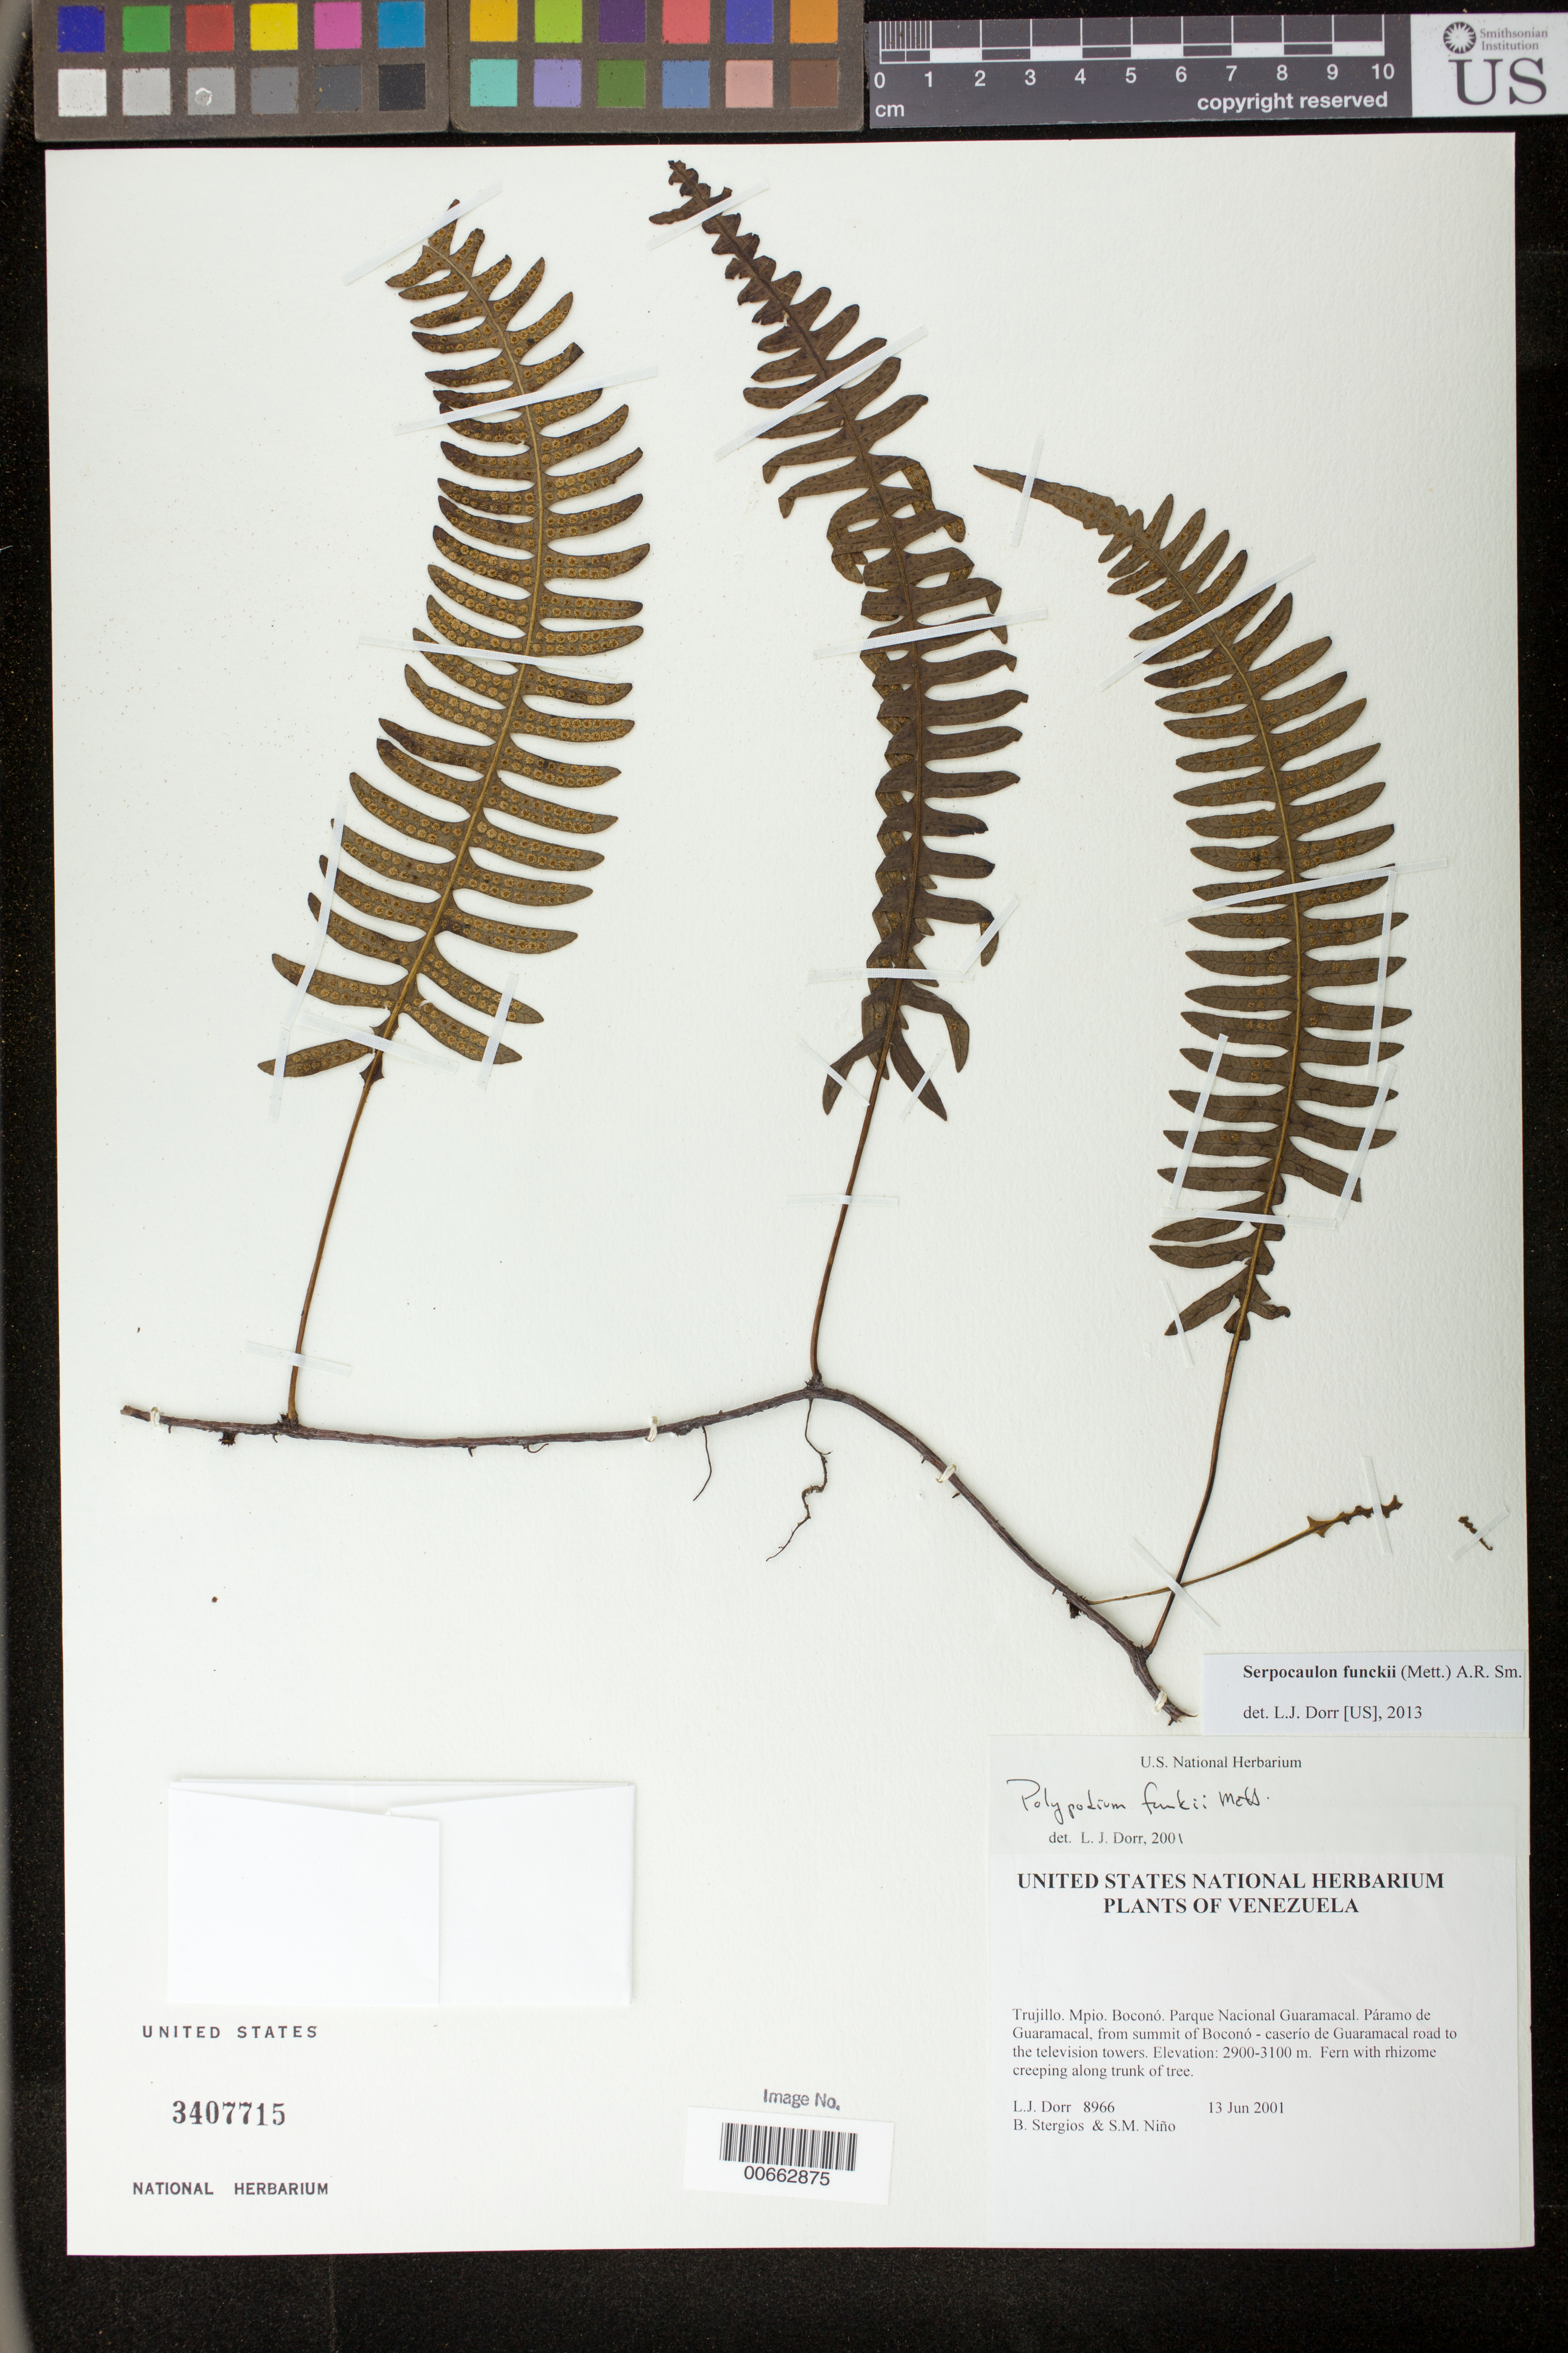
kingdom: Plantae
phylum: Tracheophyta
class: Polypodiopsida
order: Polypodiales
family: Polypodiaceae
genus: Serpocaulon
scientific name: Serpocaulon funckii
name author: (Mett.) A.R. Sm.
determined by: Dorr, L. J., (BOT), Smithsonian Institution - National Museum of Natural History (UNITED STATES)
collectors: L. J. Dorr, B. G. Stergios & S. M. Niño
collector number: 8966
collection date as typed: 13 Jun 2001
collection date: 2001-06-13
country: Venezuela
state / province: Trujillo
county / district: Boconó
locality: Parque Nacional Guaramacal. Páramo de Guaramacal, from summit of Boconó-caserío de Guaramacal road to the television towers.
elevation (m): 2900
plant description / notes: CTES, PORT, UC, US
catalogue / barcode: US 3407715